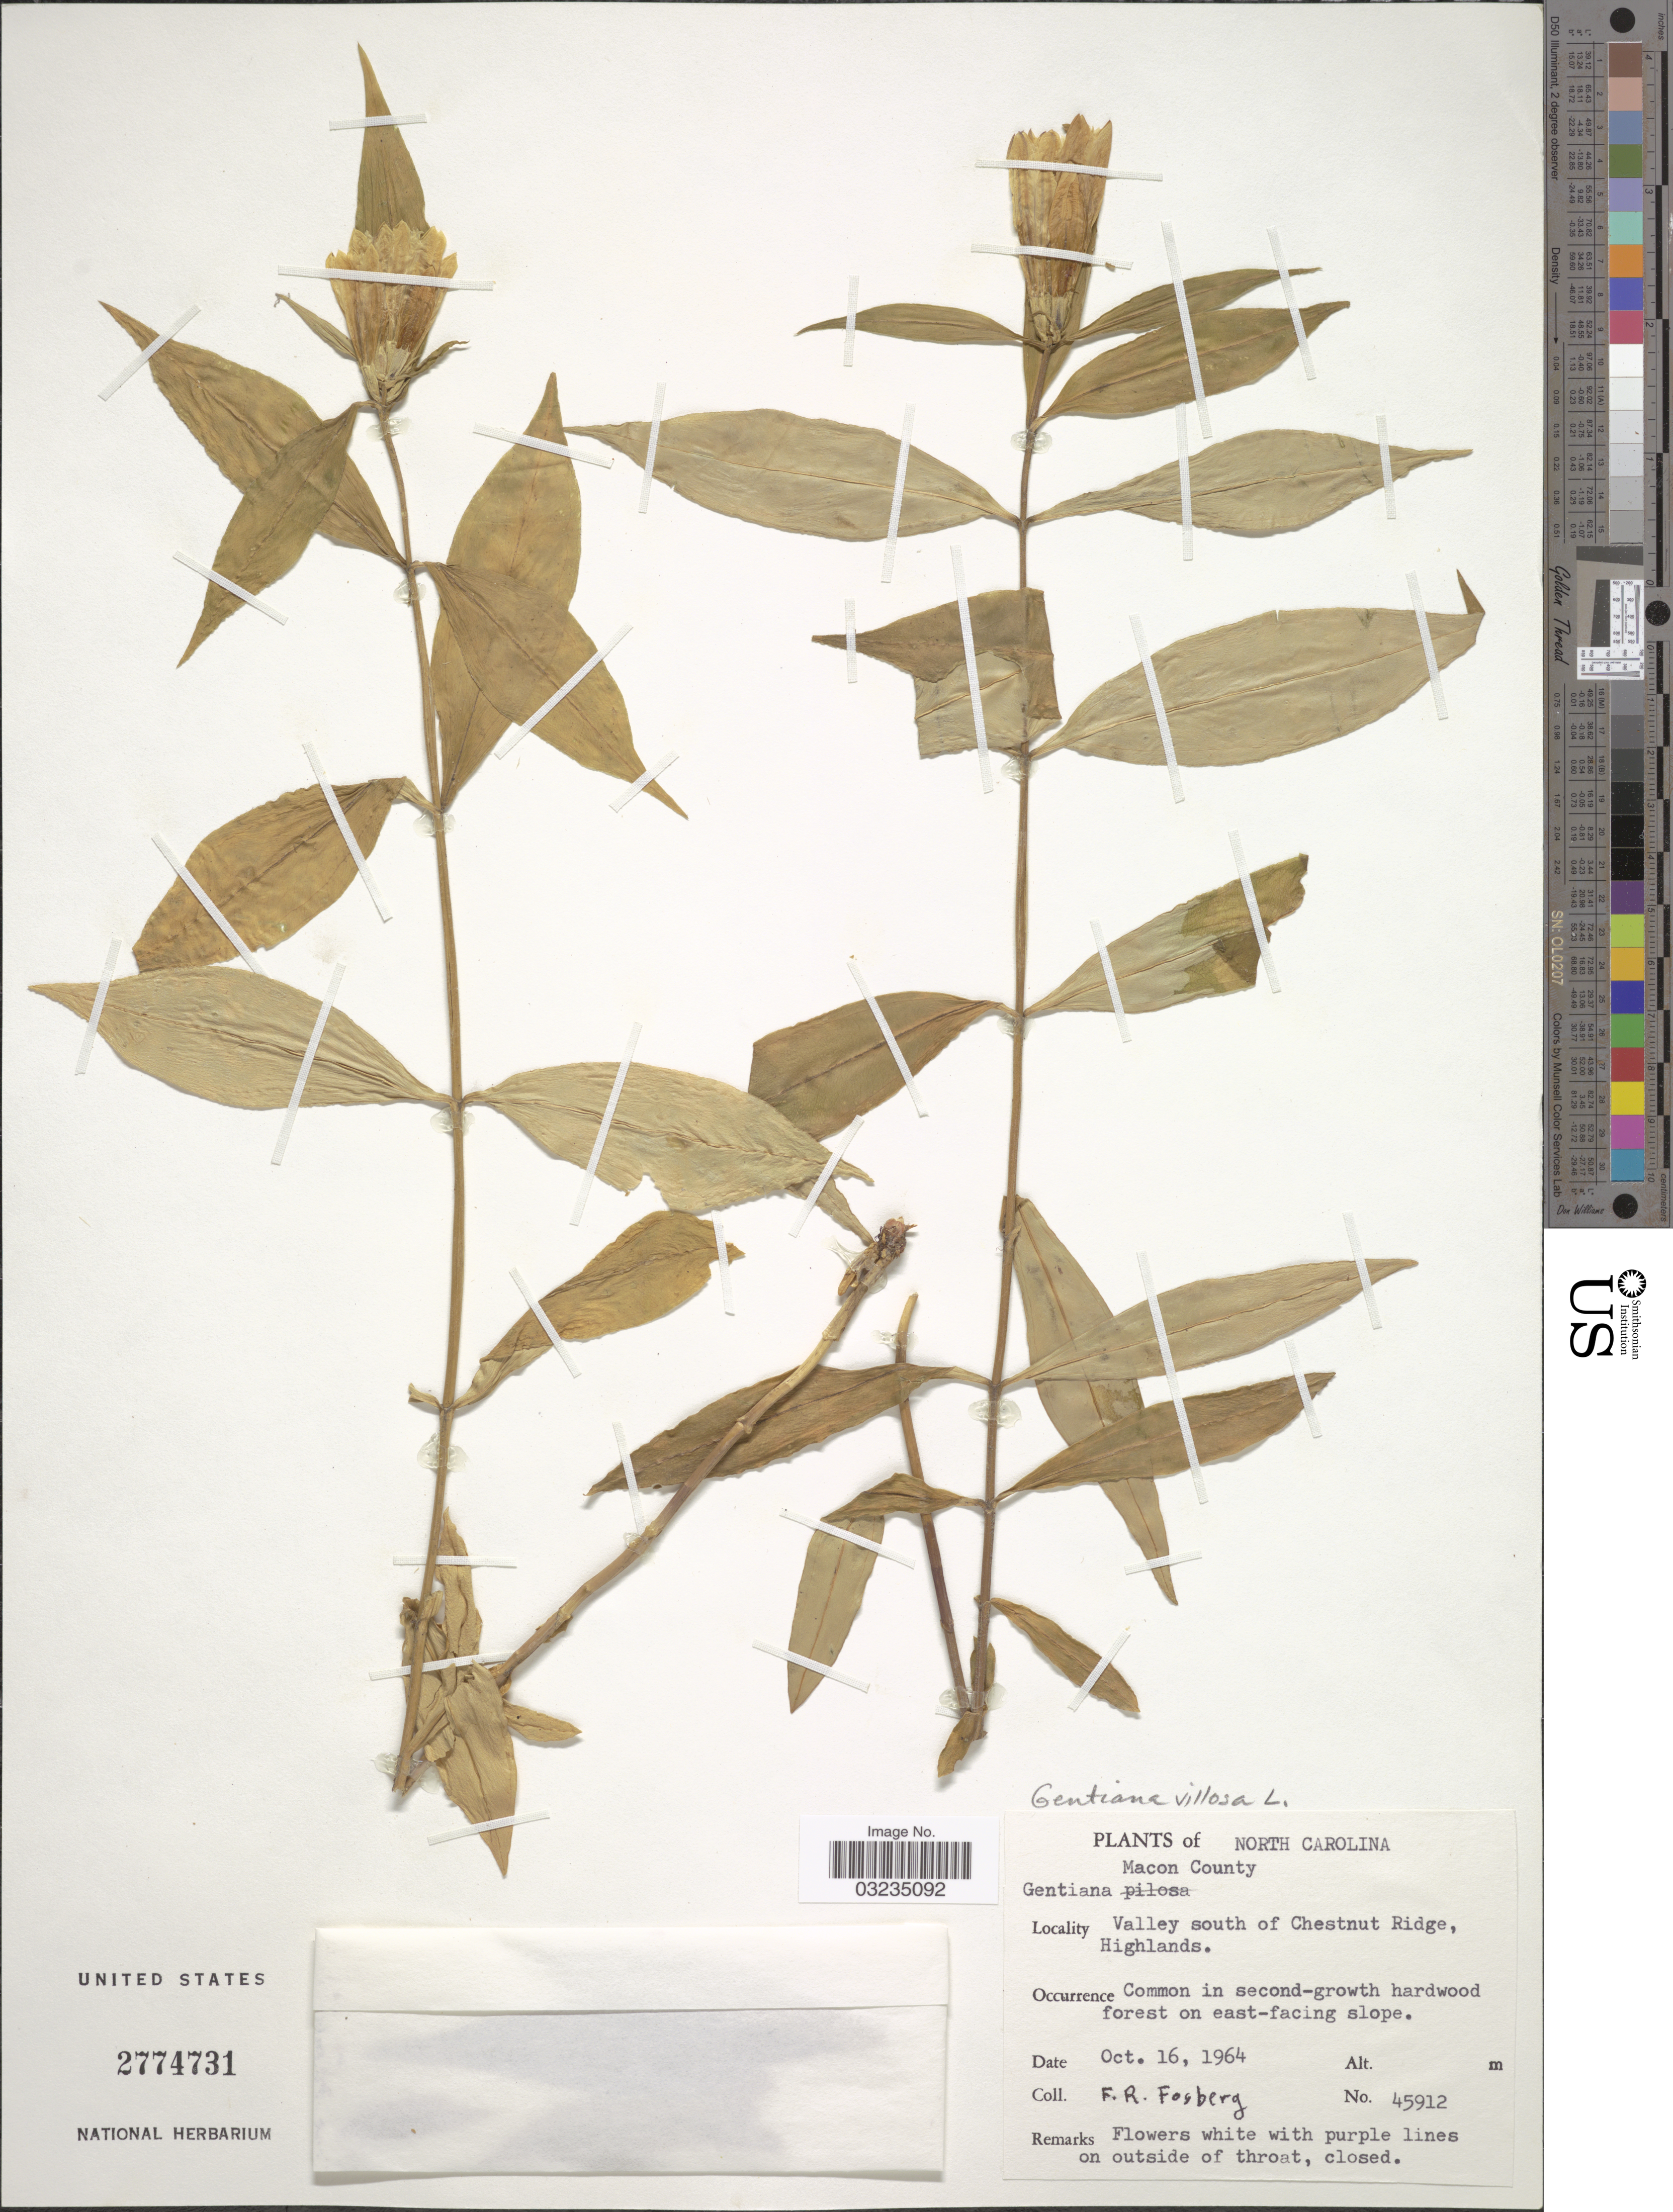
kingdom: Plantae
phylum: Tracheophyta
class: Magnoliopsida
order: Gentianales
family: Gentianaceae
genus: Gentiana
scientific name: Gentiana villosa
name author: L.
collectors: F. R. Fosberg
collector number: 45912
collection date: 1964-10-16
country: United States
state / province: North Carolina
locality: Macon County. Valley south of Chestnut Ridge, Highlands.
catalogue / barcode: US 2774731